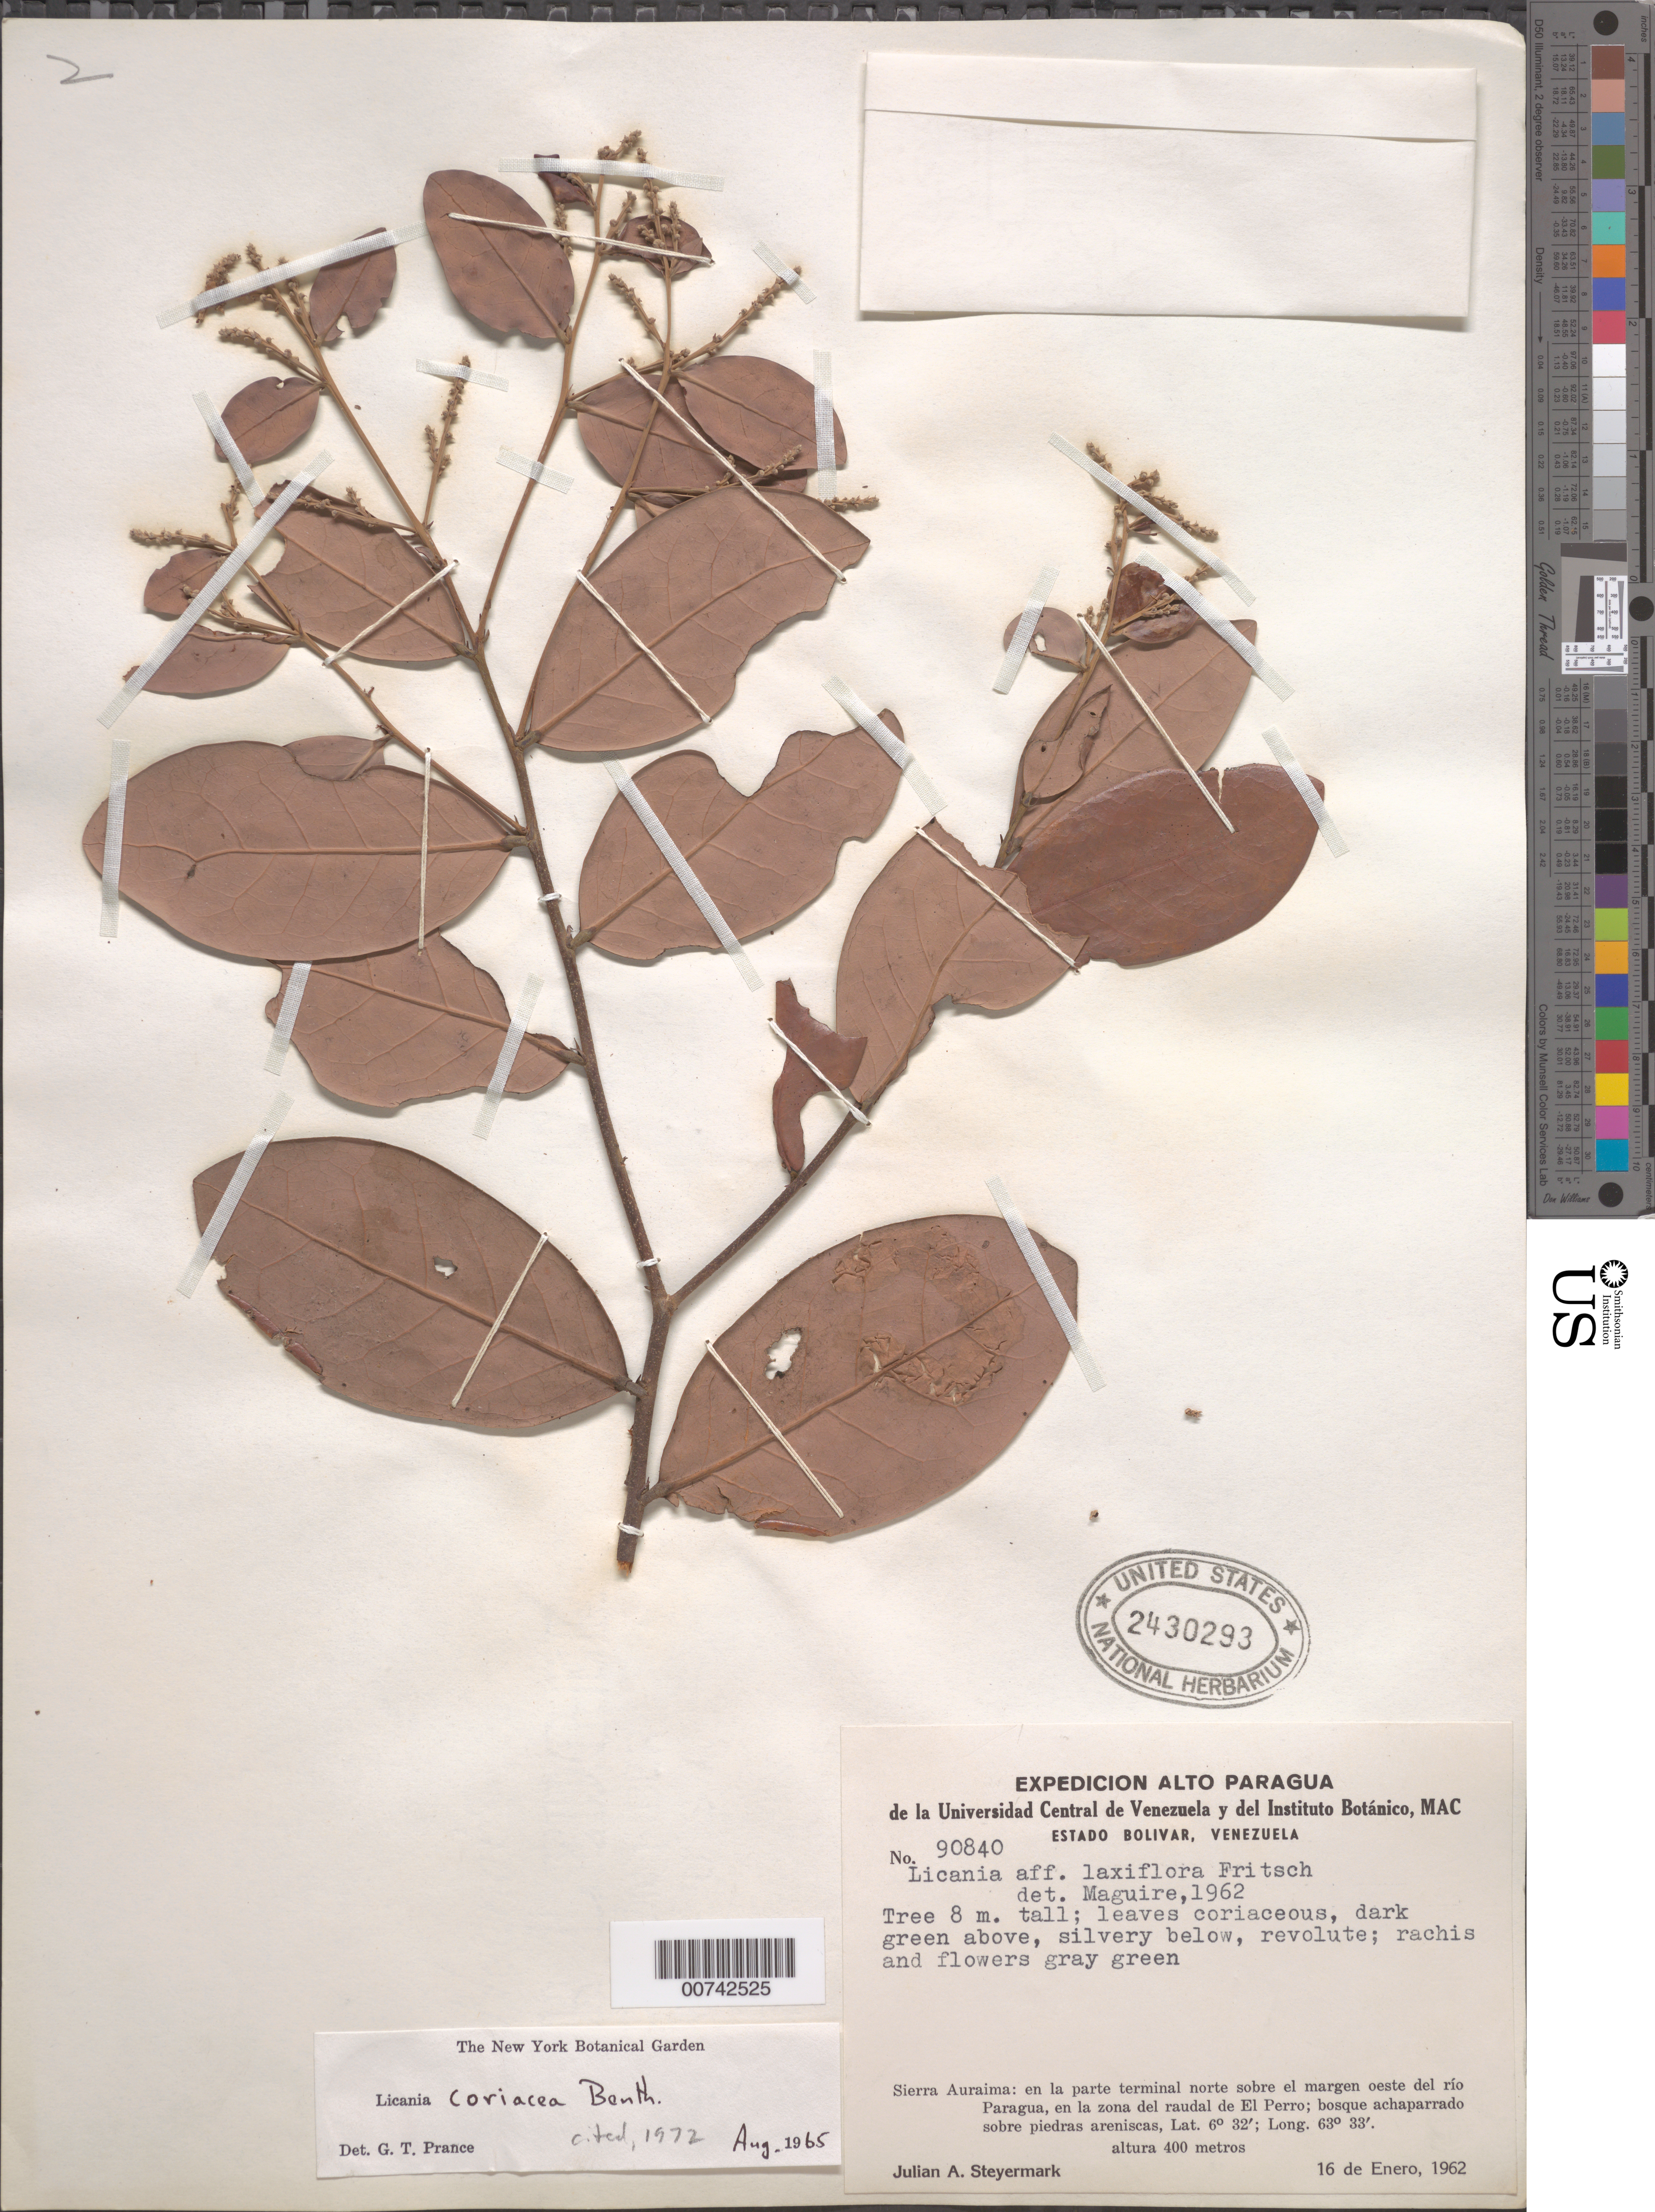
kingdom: Plantae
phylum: Tracheophyta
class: Magnoliopsida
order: Malpighiales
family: Chrysobalanaceae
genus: Licania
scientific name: Licania coriacea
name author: Benth.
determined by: Prance, G. T.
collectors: J. Steyermark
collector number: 90840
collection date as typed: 16-Jan-62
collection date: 1962-01-16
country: Venezuela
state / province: Bolívar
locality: Sierra Auraima, parte terminal norte sobre el margen W of Río Paragua, en la zona del raudal de El Perro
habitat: Bosque achaparrado sobre piedras areniscas, en la parte terminal norte sobre el margen oeste del rio Paragua, en la zona del raudal de El Perro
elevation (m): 400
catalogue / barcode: US 2430293